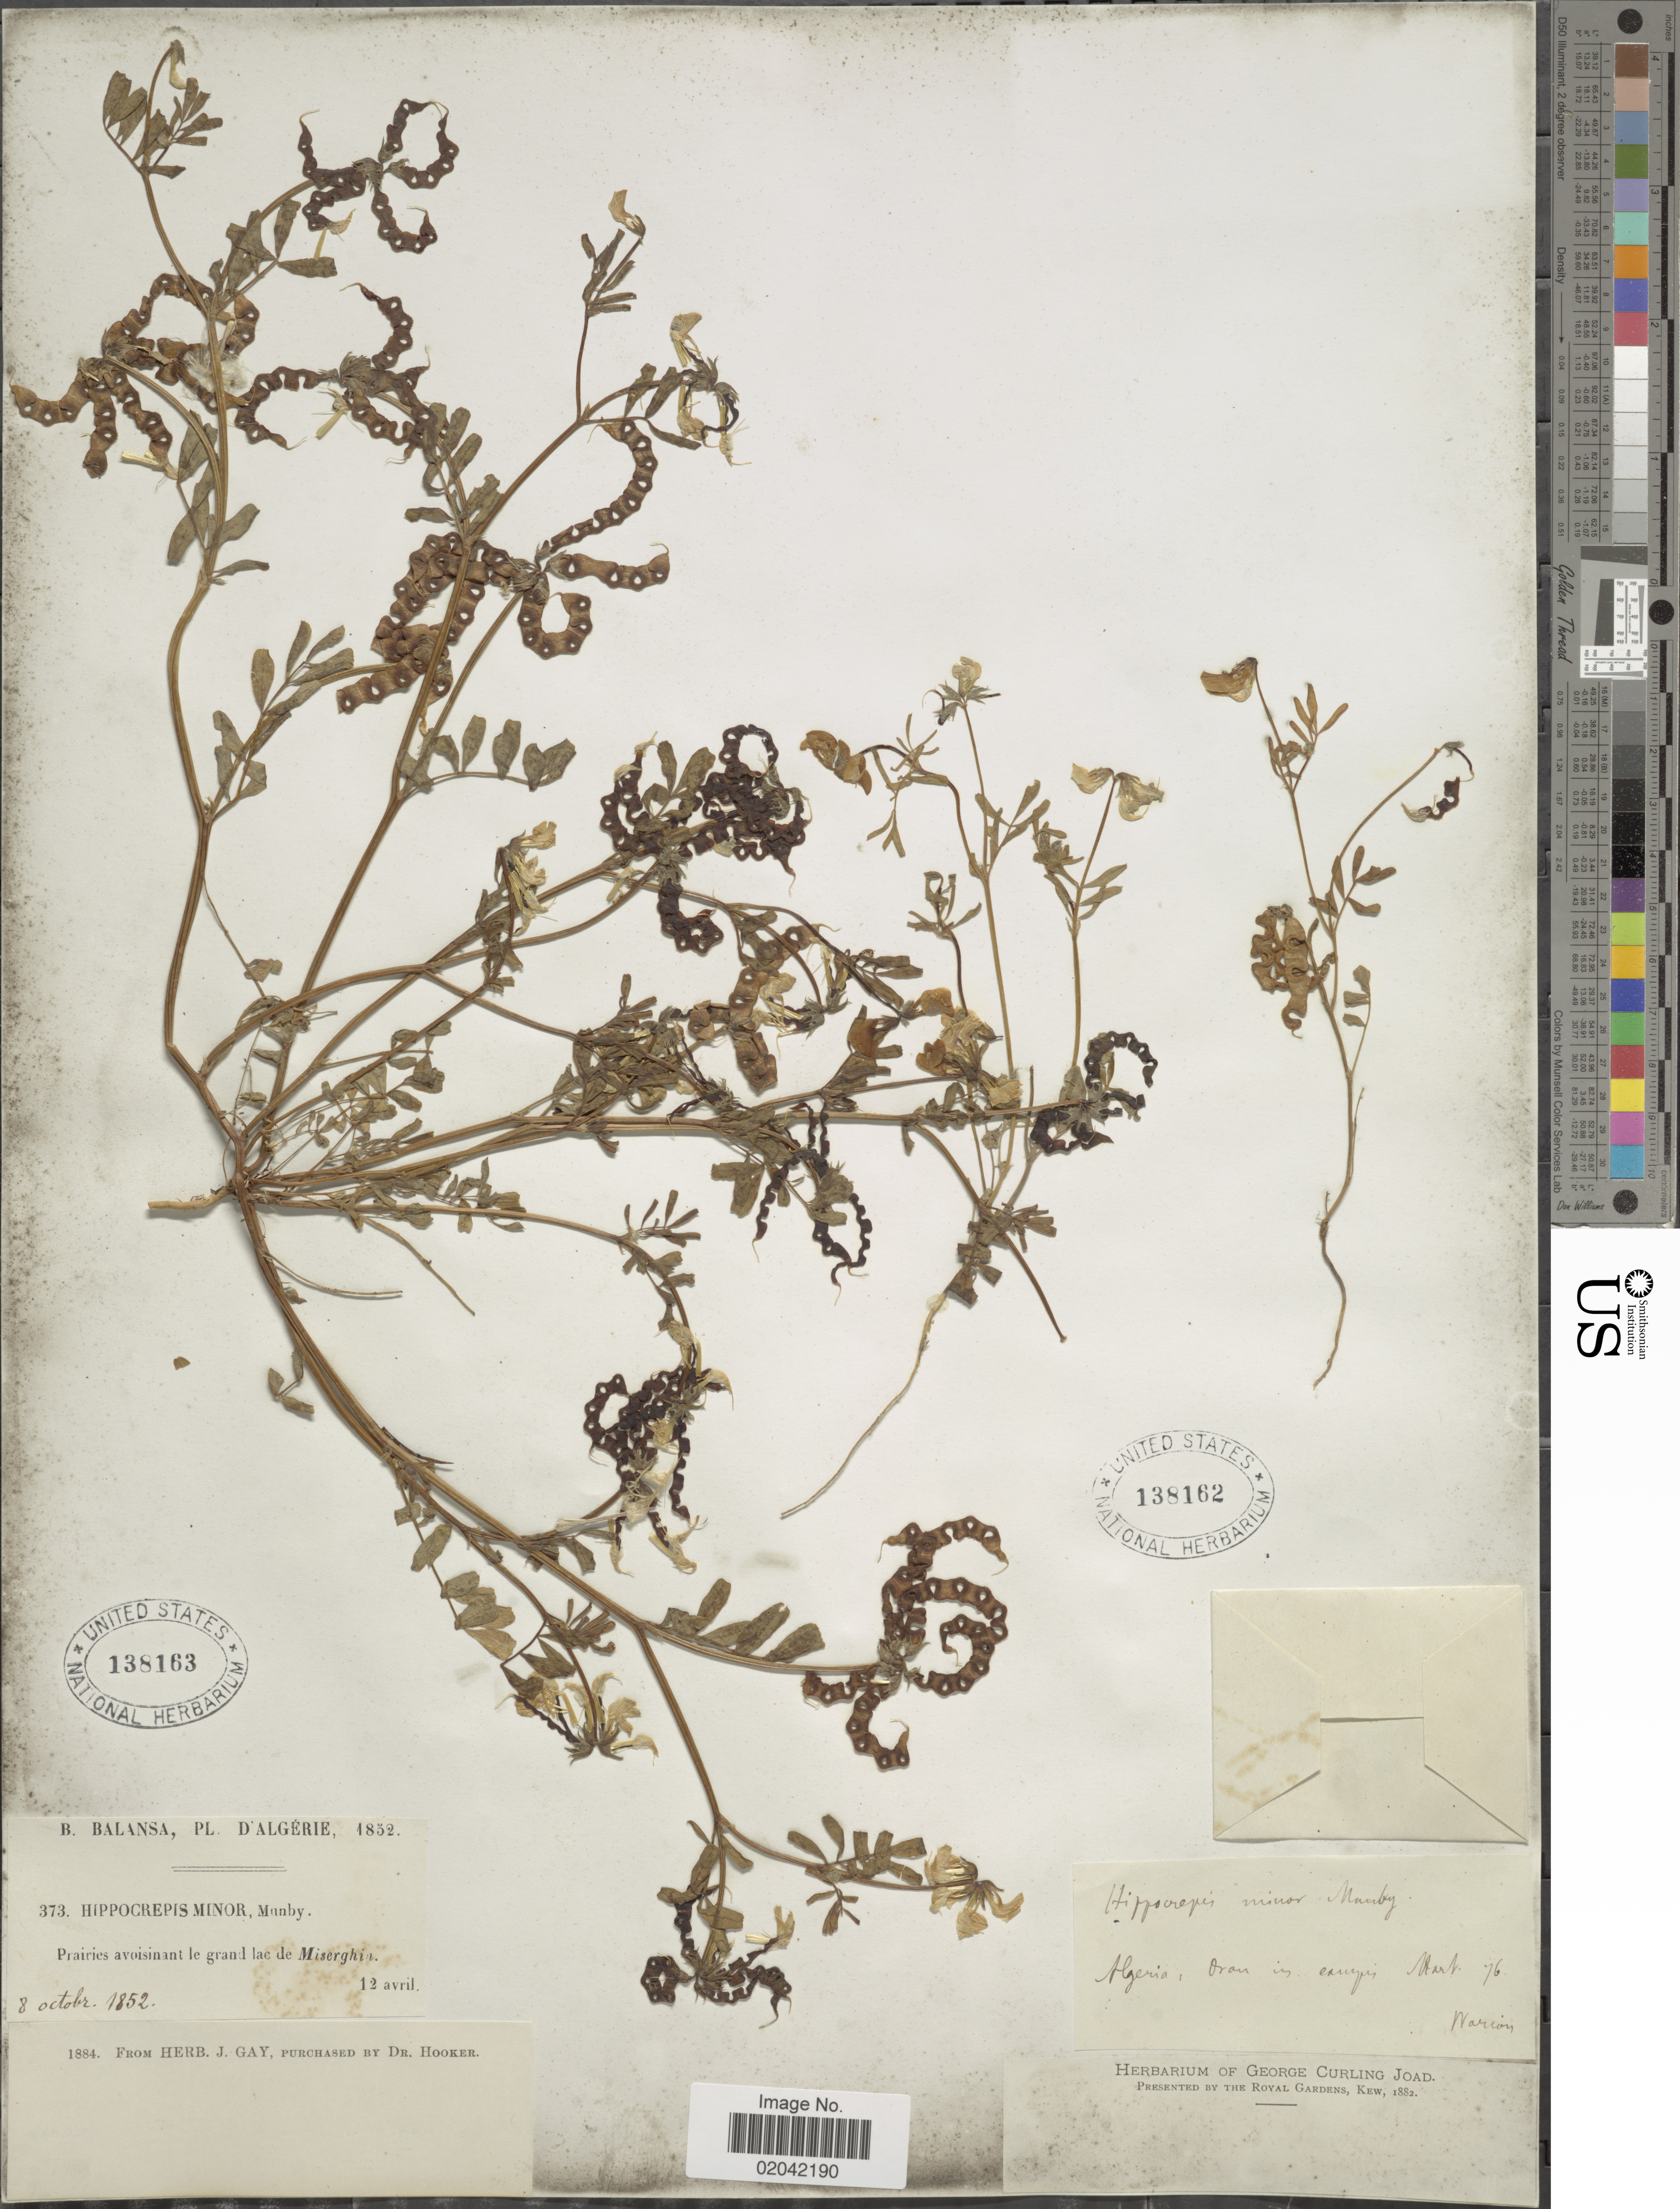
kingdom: Plantae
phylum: Tracheophyta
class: Magnoliopsida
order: Fabales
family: Fabaceae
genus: Hippocrepis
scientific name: Hippocrepis minor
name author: Munby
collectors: B. Balansa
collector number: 373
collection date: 1852-10-08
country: Algeria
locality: D'Algerie. Prairies avoisinant le grand lae de Miserghin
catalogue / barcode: US 138163